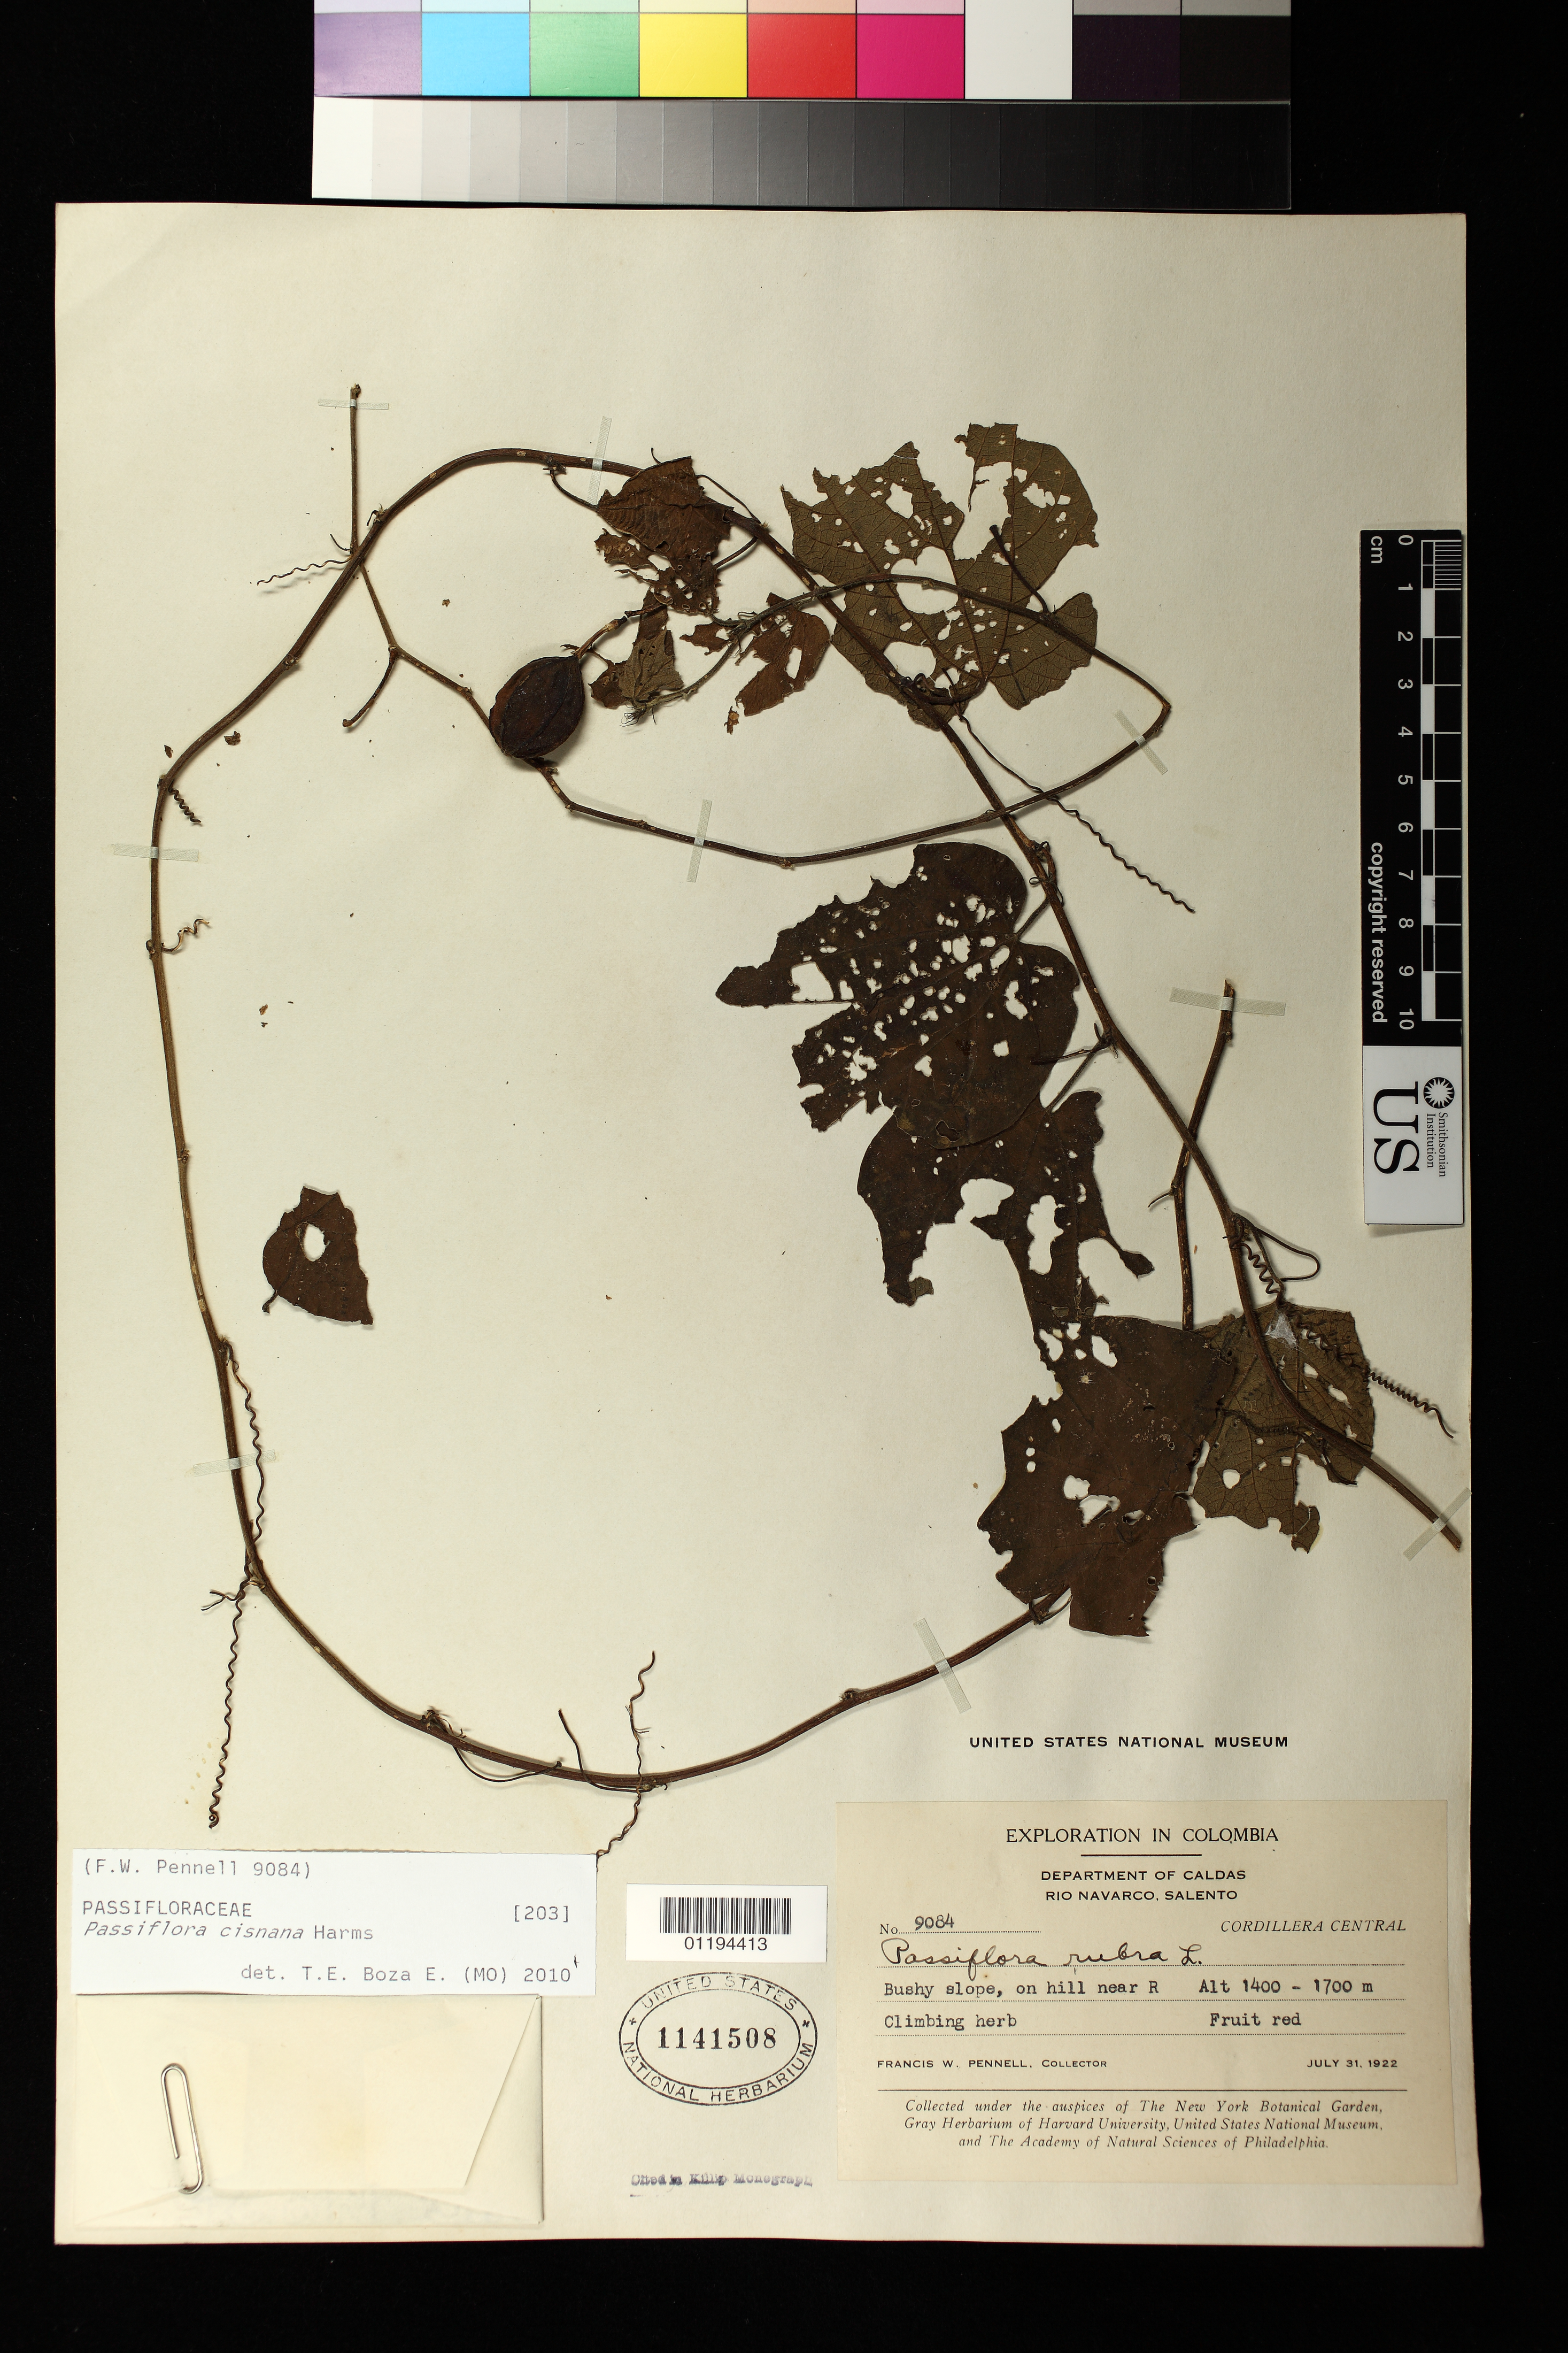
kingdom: Plantae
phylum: Tracheophyta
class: Magnoliopsida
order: Malpighiales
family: Passifloraceae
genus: Passiflora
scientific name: Passiflora cisnana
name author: Harms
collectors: F. W. Pennell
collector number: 9084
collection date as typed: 31 Jul 1922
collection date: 1922-07-31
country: Colombia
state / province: Quindio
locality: Department of Caldas, Rio Navarco, Salento, Cordillera Central. Bushy slope, on hill near R.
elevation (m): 1400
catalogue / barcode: US 1141508